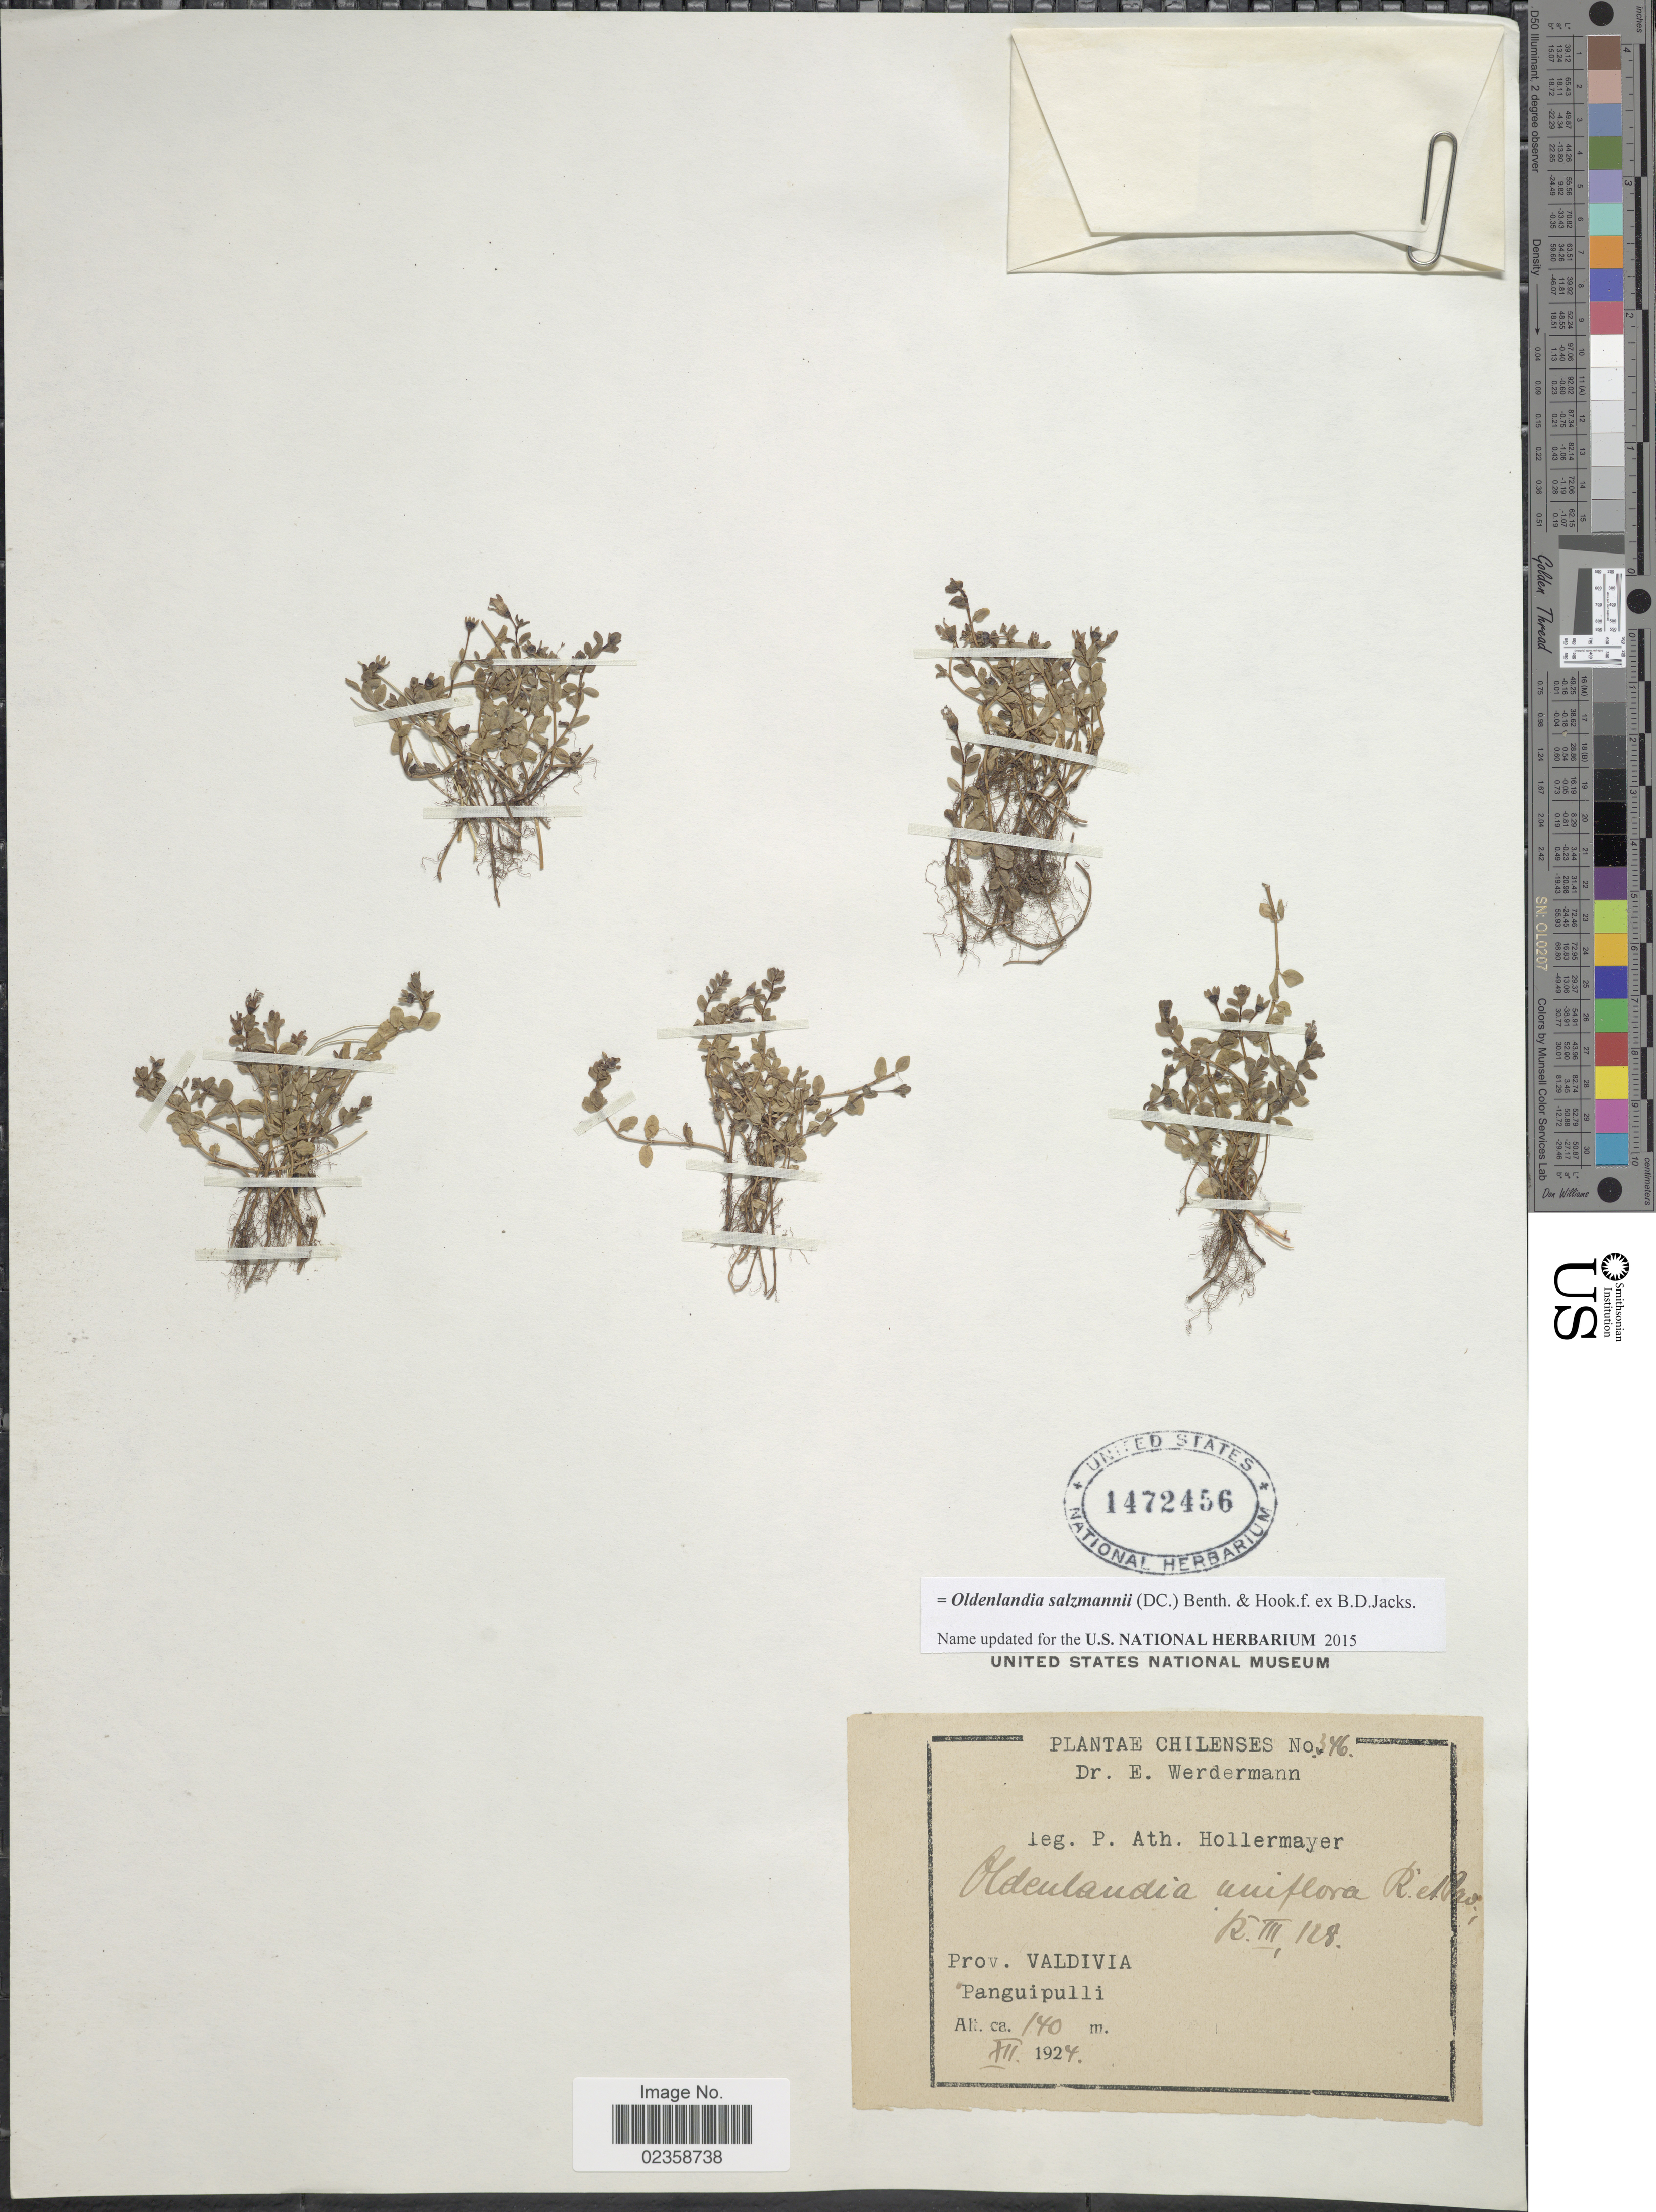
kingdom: Plantae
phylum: Tracheophyta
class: Magnoliopsida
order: Gentianales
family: Rubiaceae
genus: Oldenlandia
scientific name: Oldenlandia salzmannii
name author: (DC.) Benth. & Hook. f. ex B.D. Jacks.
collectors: P. Hollermayer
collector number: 346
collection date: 1924-12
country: Chile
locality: Chilenses. Prov. Valdivia. Panguipulli.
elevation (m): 140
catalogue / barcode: US 1472456